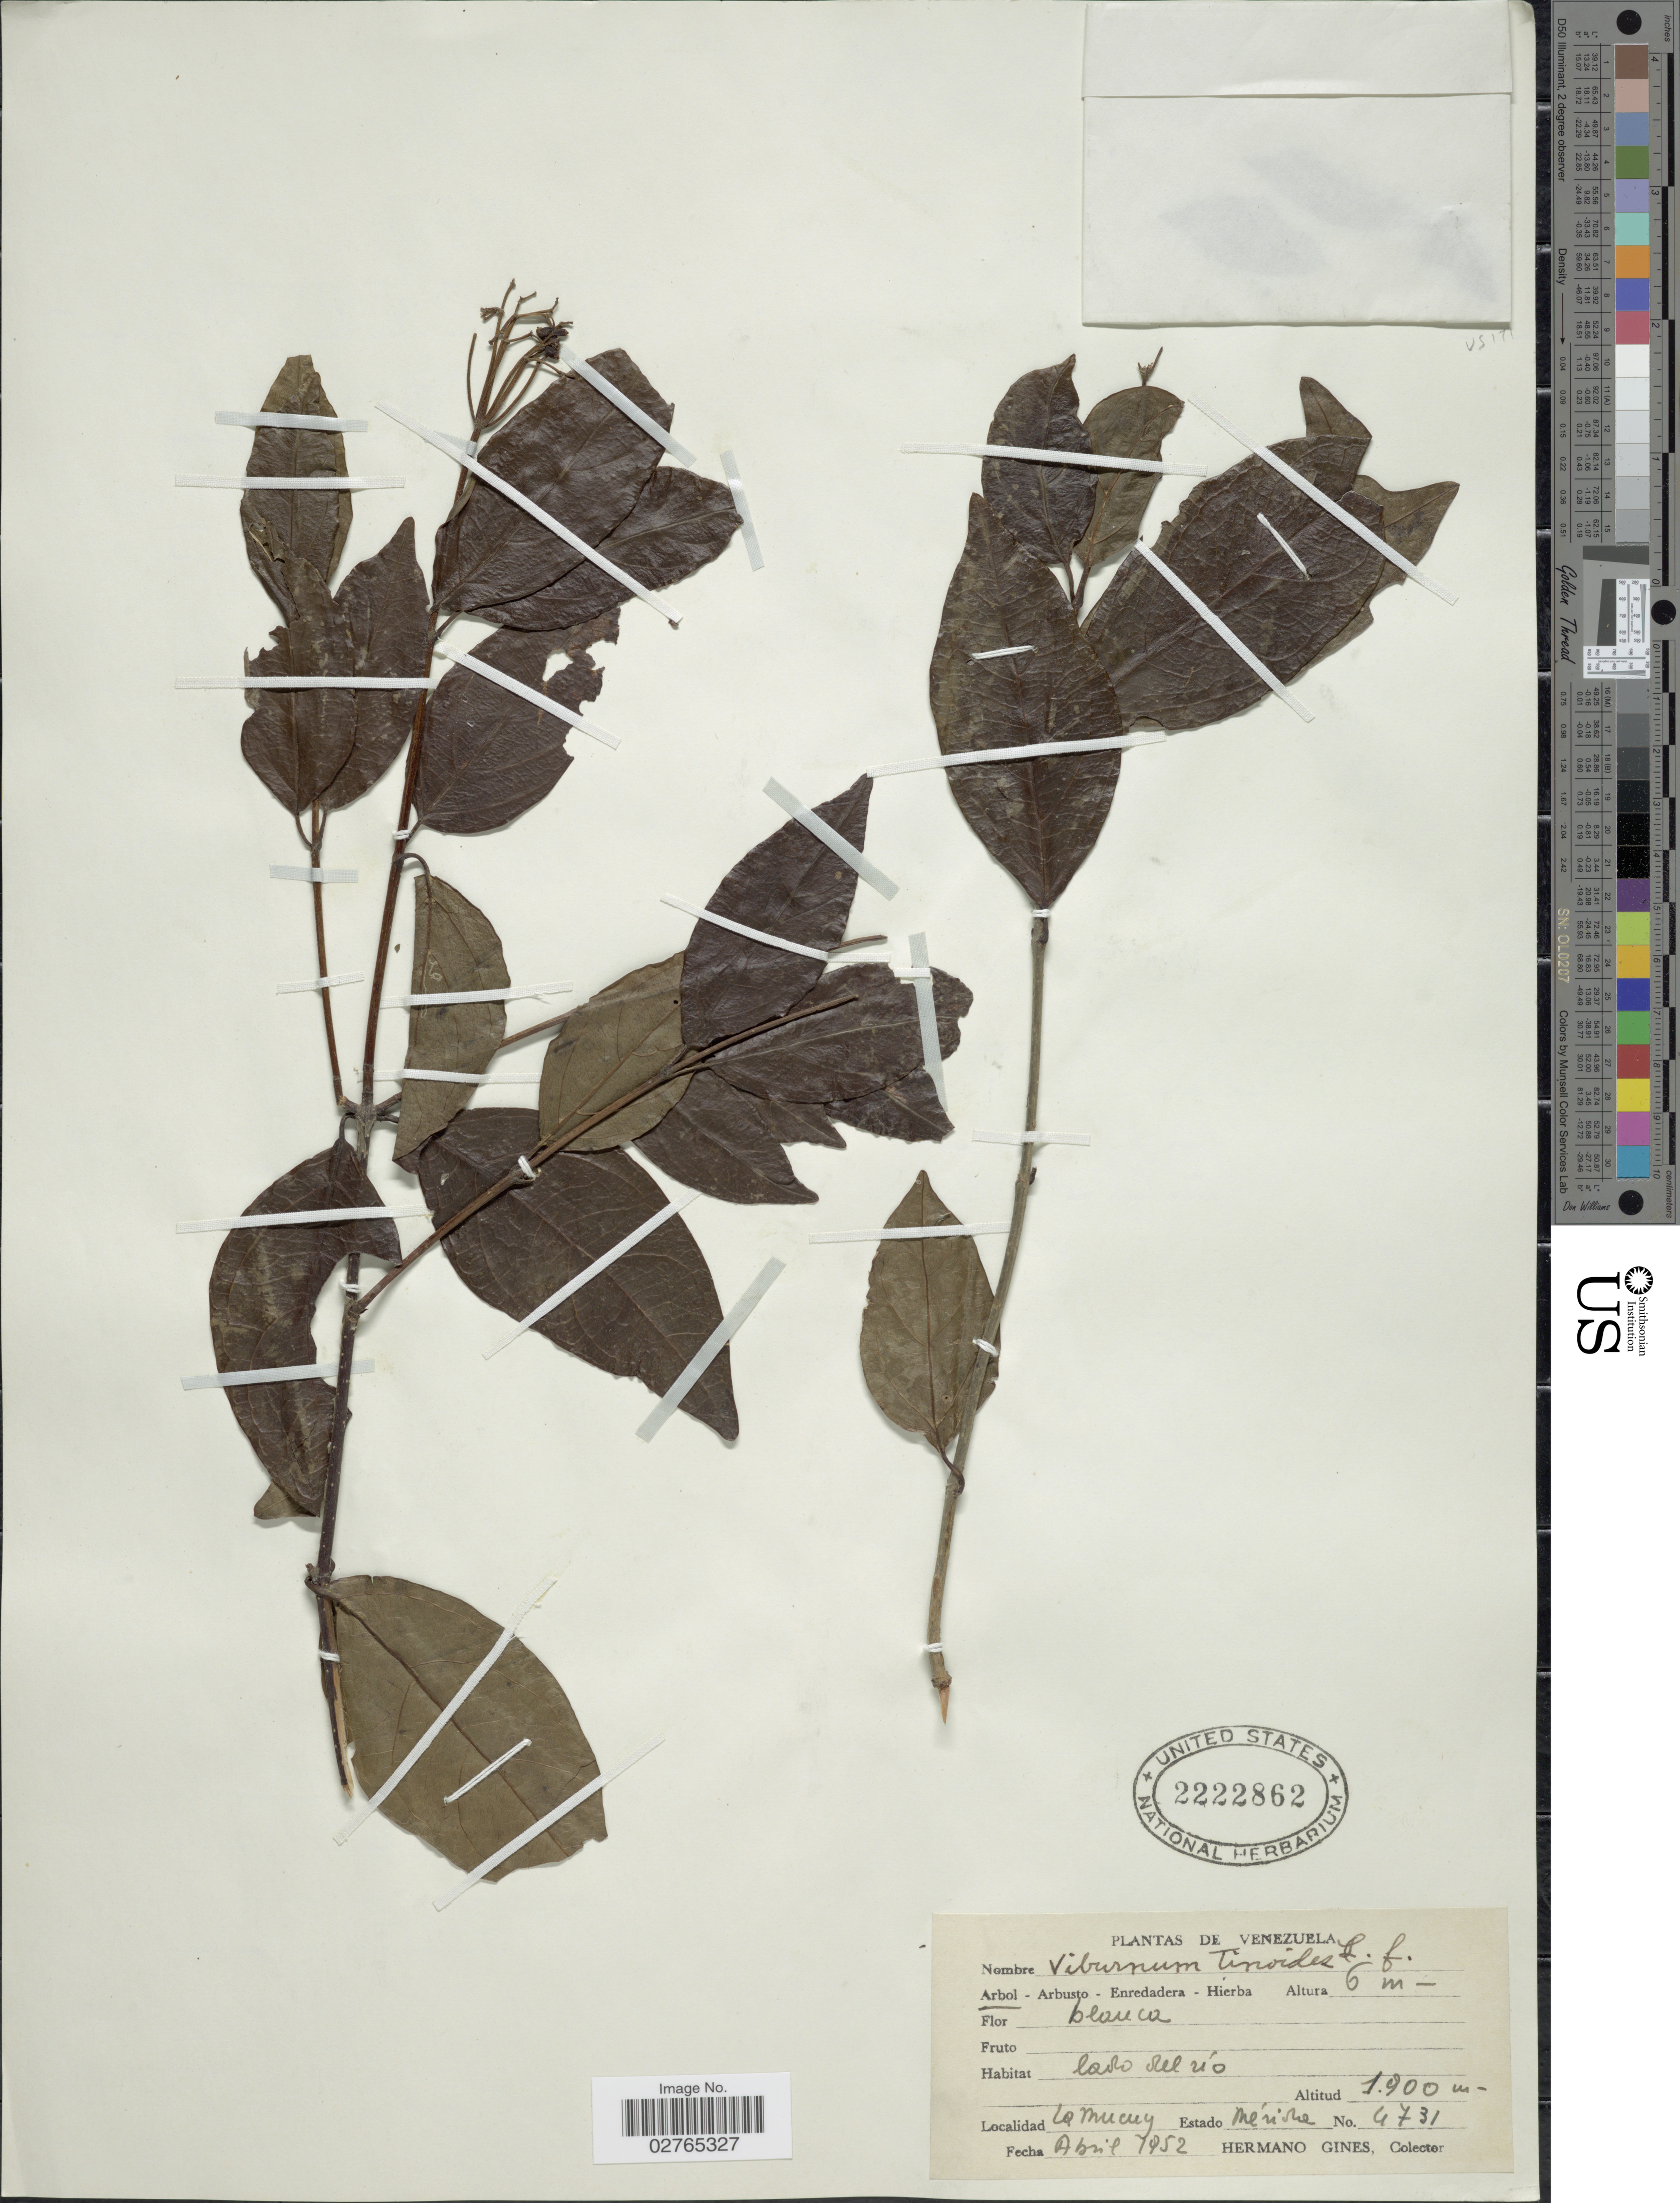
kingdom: Plantae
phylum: Tracheophyta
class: Magnoliopsida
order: Dipsacales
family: Viburnaceae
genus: Viburnum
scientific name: Viburnum tinoides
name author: L. f.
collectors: Bro. Gines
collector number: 4731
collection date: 1952-04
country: Venezuela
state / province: Mérida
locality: La Mucuy.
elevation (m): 1900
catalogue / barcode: US 2222862